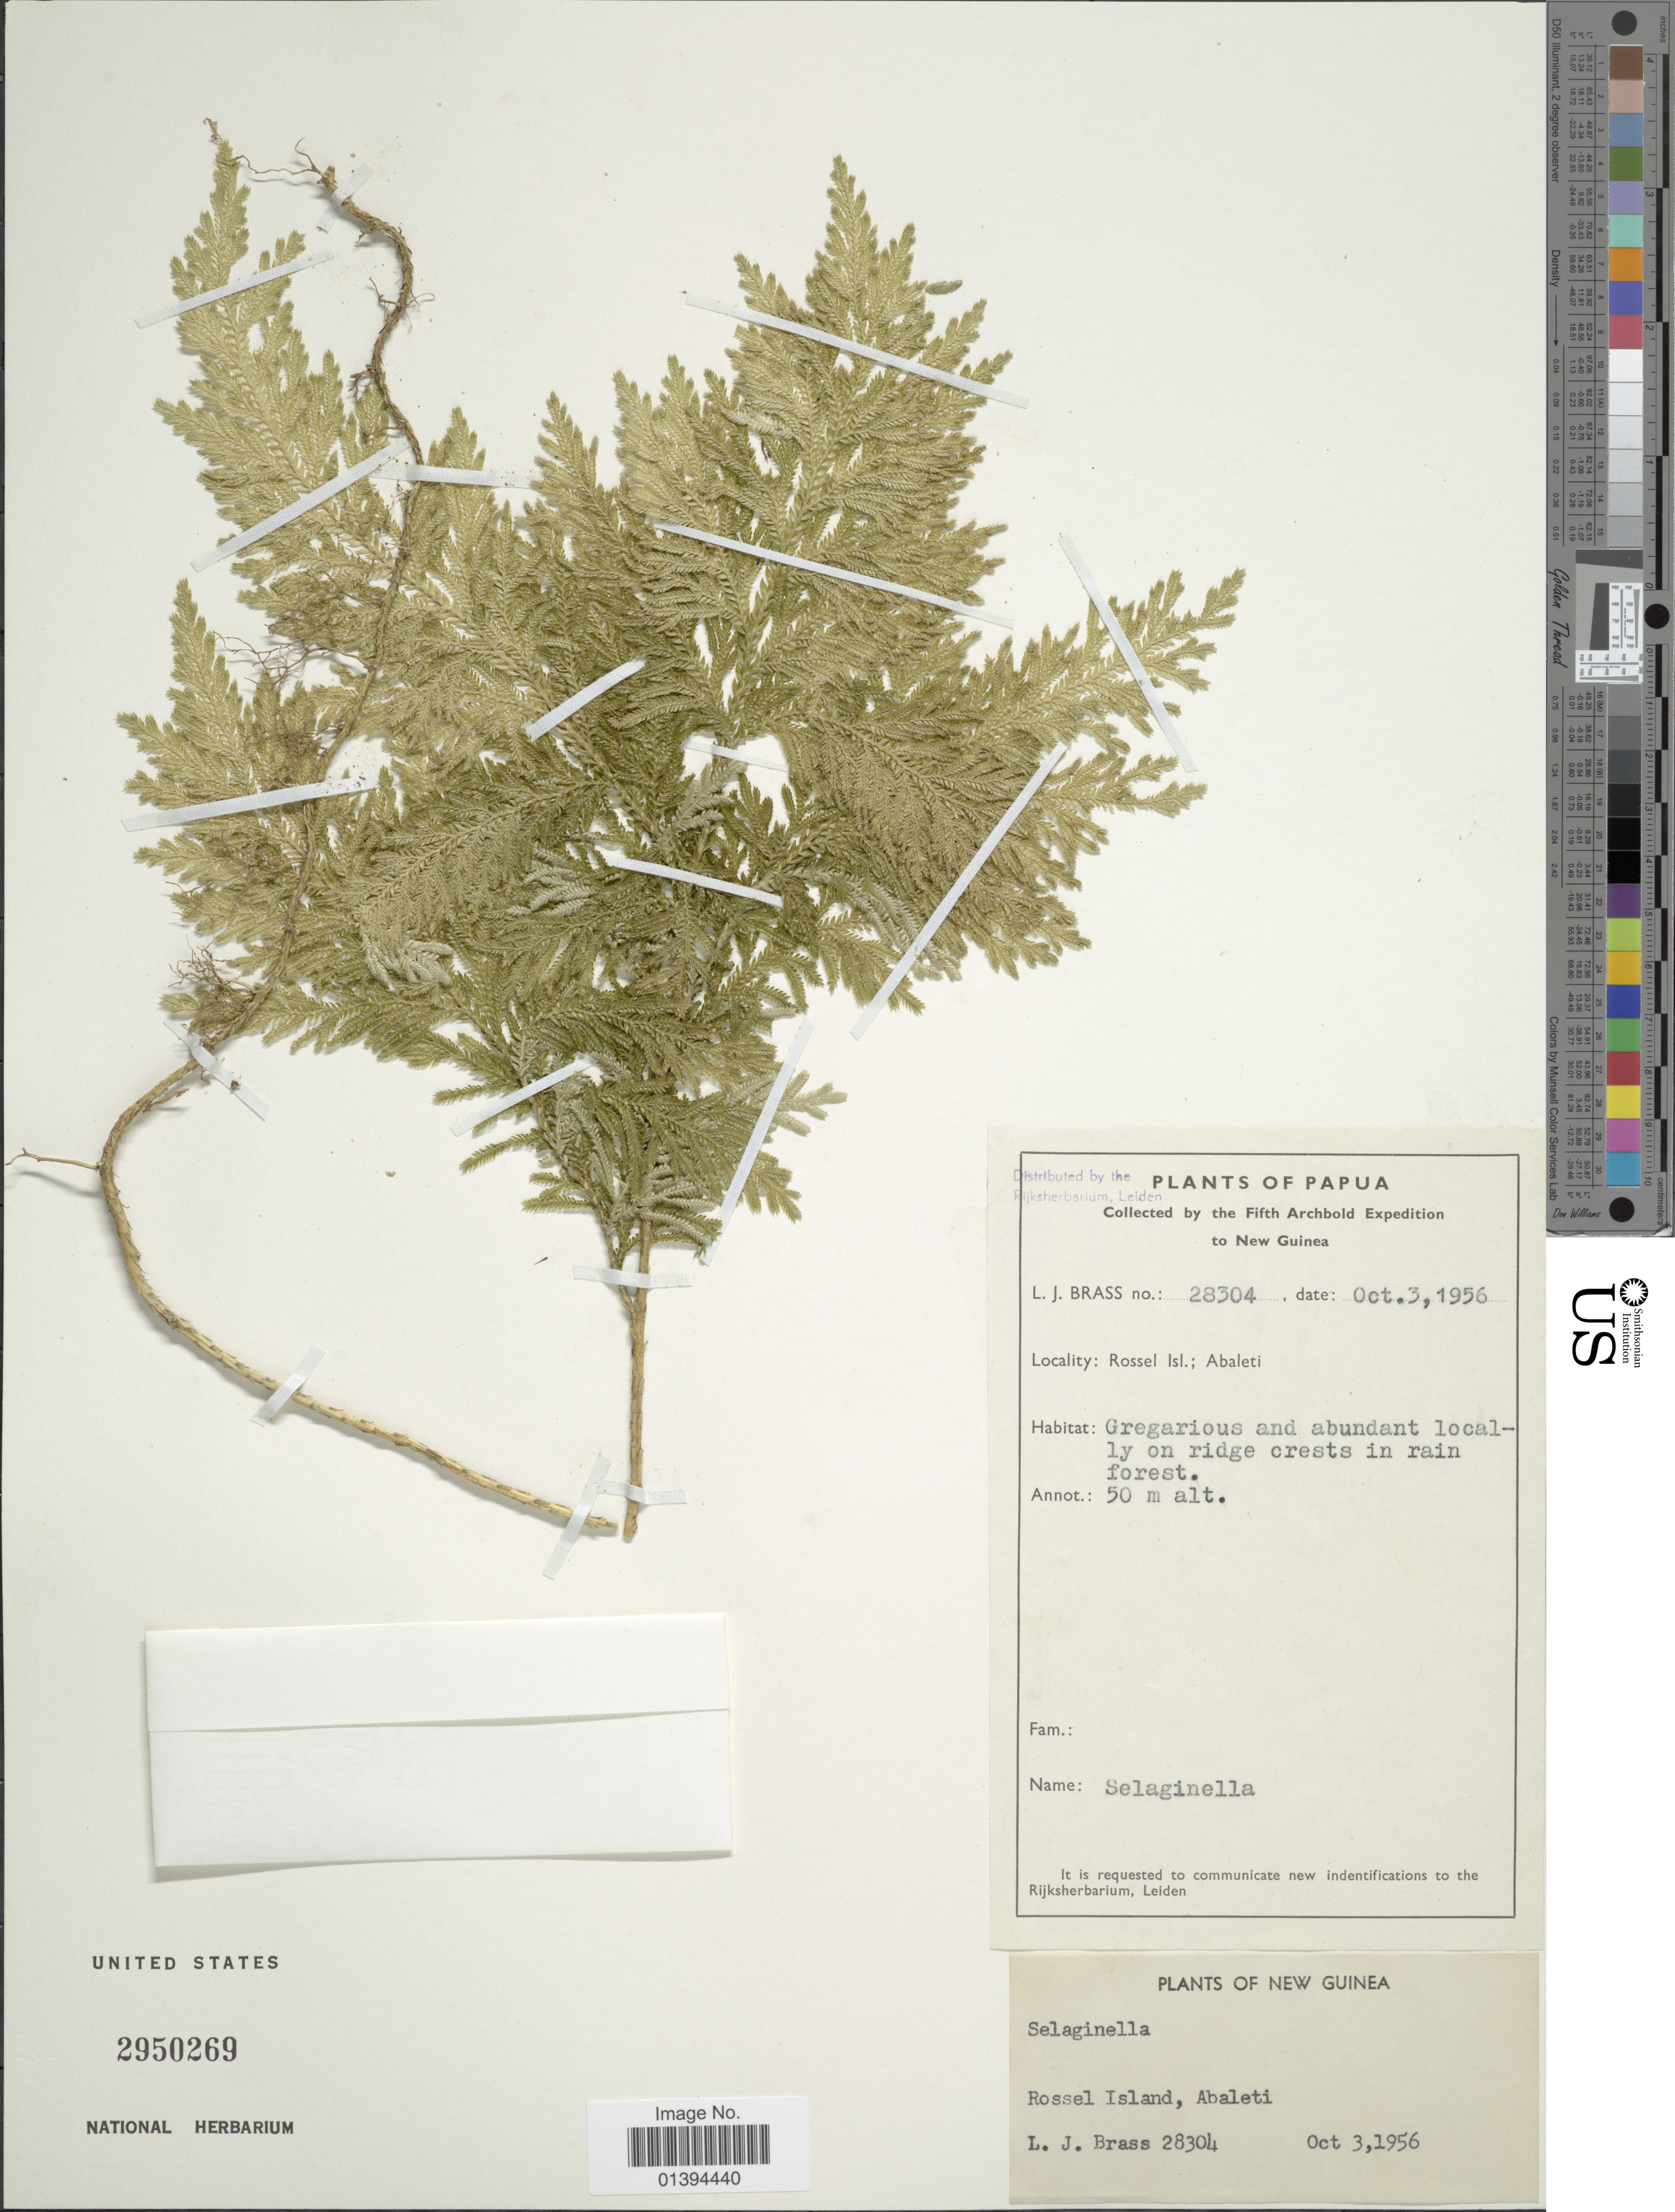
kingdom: Plantae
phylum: Tracheophyta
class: Lycopodiopsida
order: Selaginellales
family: Selaginellaceae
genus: Selaginella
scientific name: Selaginella sp.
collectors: L. J. Brass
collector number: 28304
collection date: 1956-10-03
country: Papua New Guinea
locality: New Guinea, Rossel Island, Abaleti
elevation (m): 50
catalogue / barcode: US 2950269